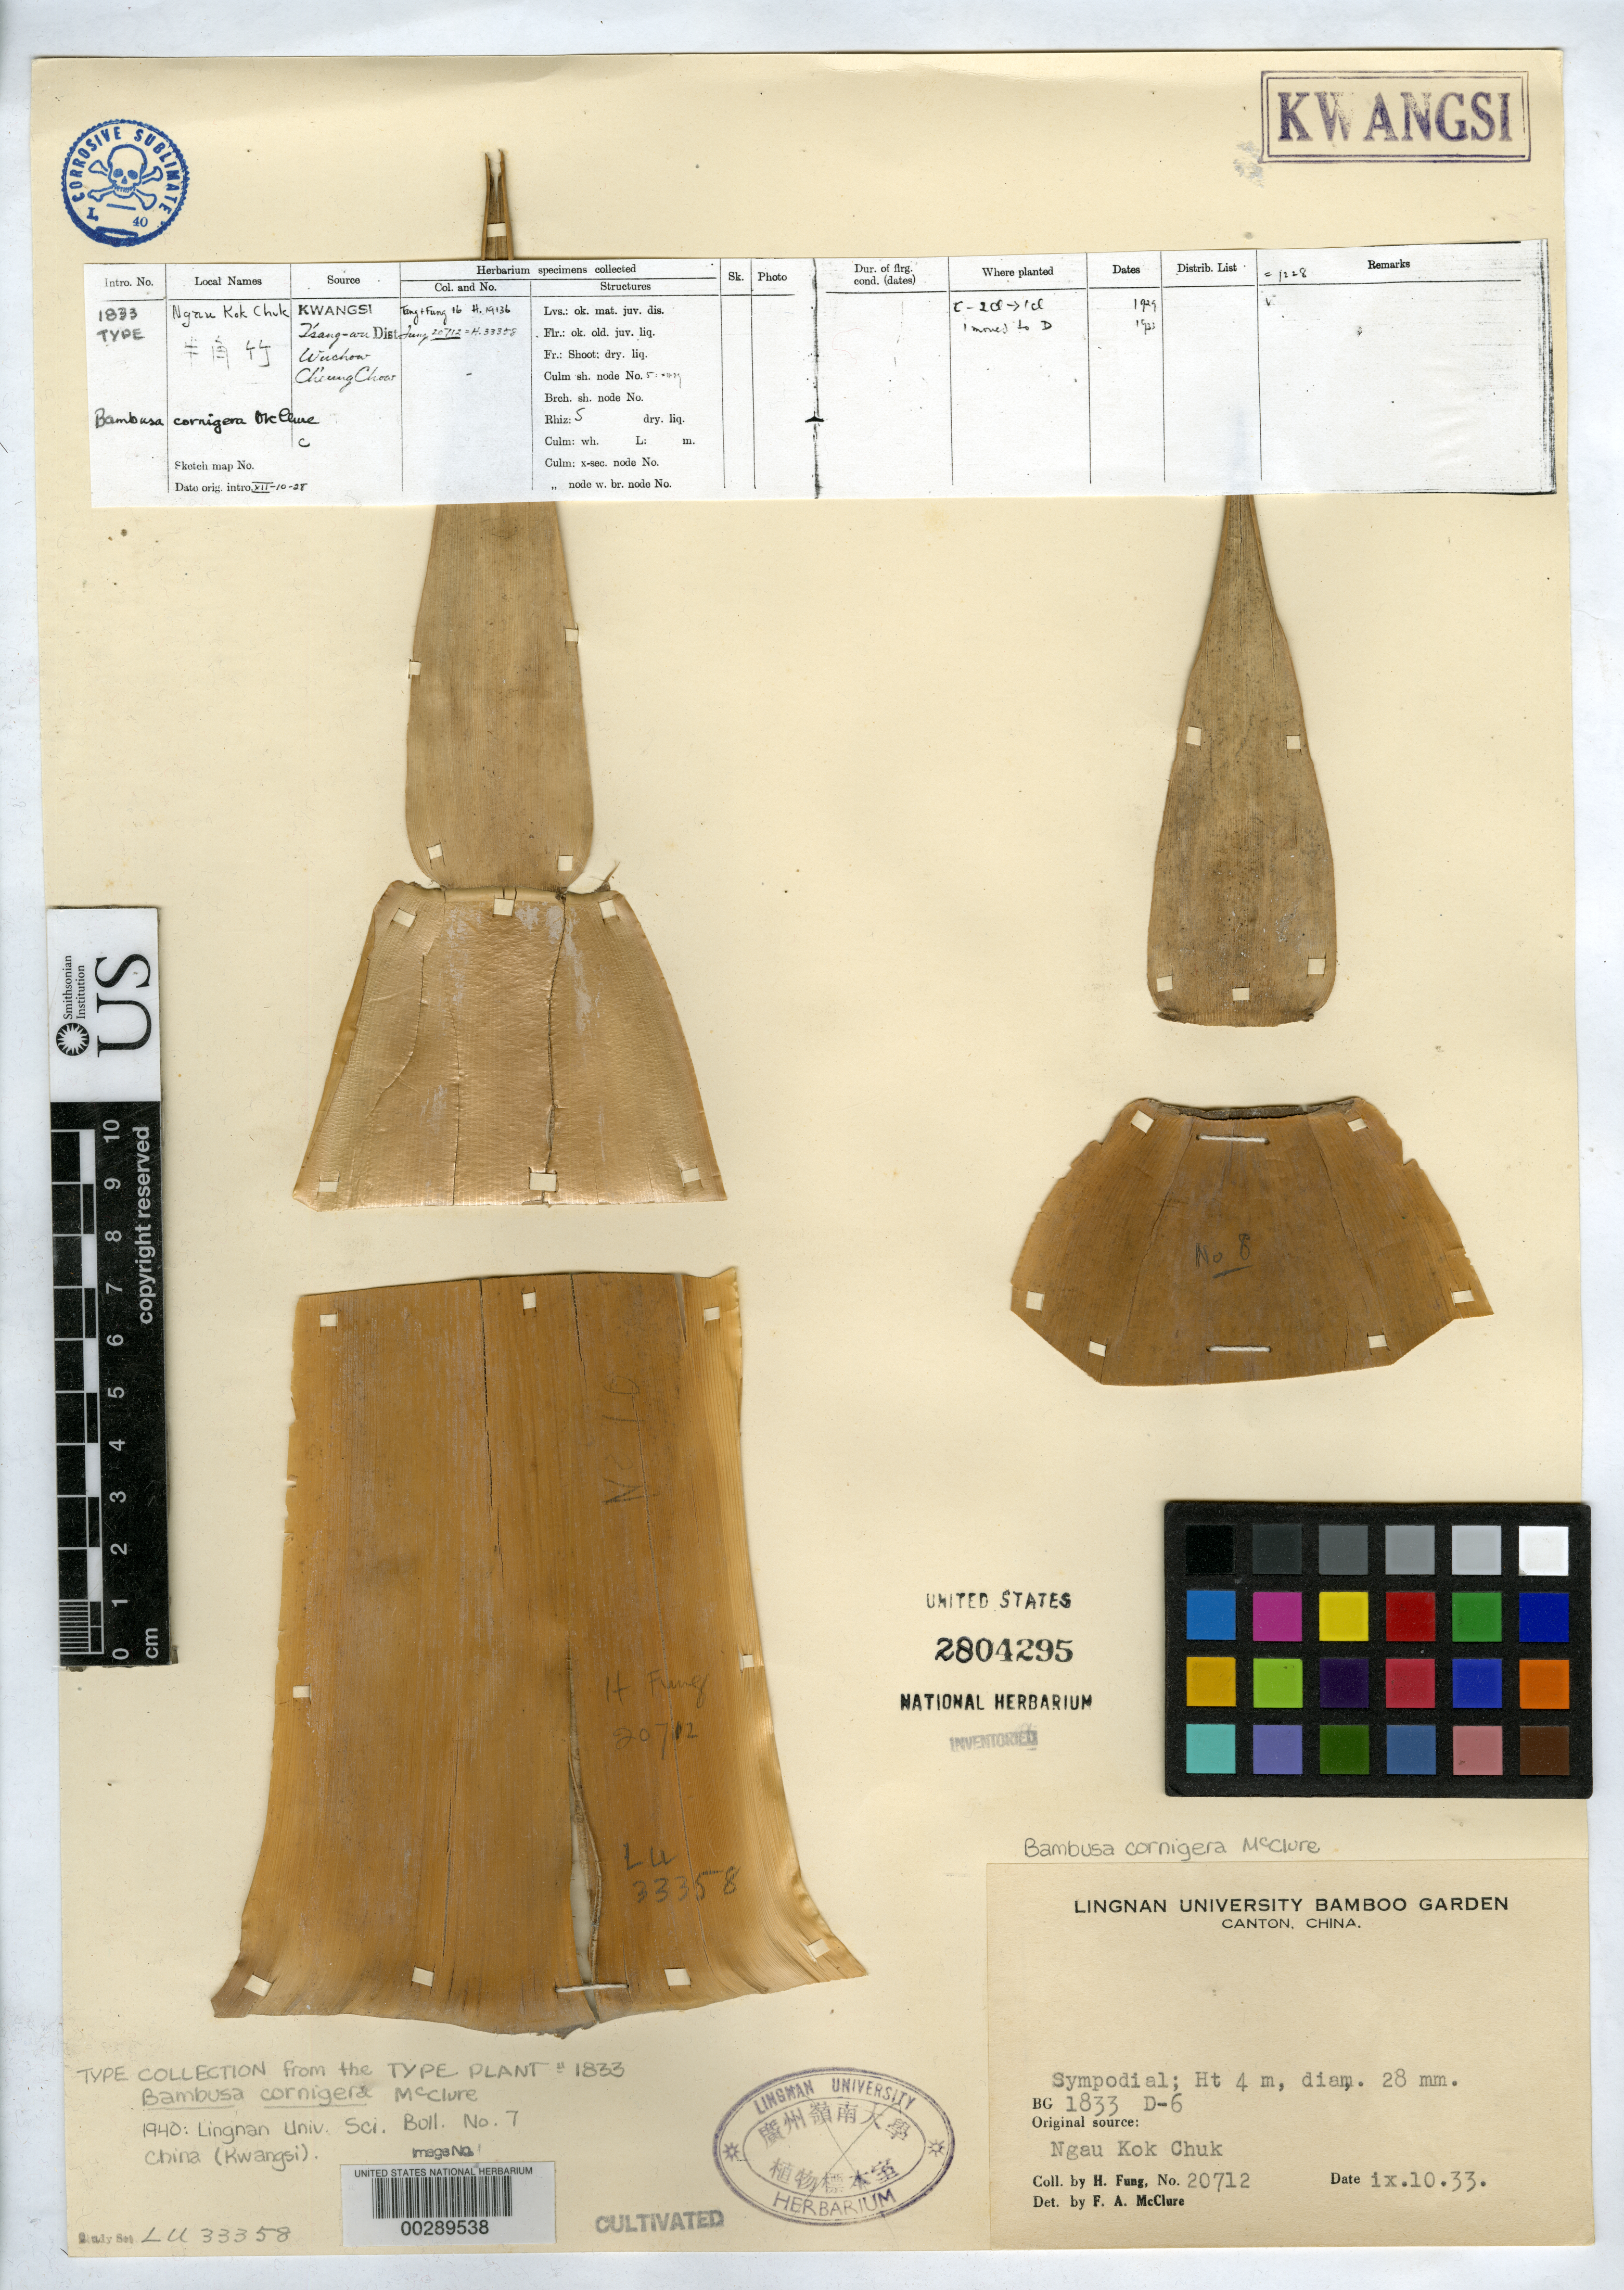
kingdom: Plantae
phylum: Tracheophyta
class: Liliopsida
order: Poales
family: Poaceae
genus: Bambusa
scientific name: Bambusa cornigera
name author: McClure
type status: Type Collection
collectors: H. L. Fung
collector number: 20712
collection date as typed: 10 Sep 1933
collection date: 1933-09-10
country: China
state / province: Guangxi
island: Cheung Chow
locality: Wuchow.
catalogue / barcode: US 2804295